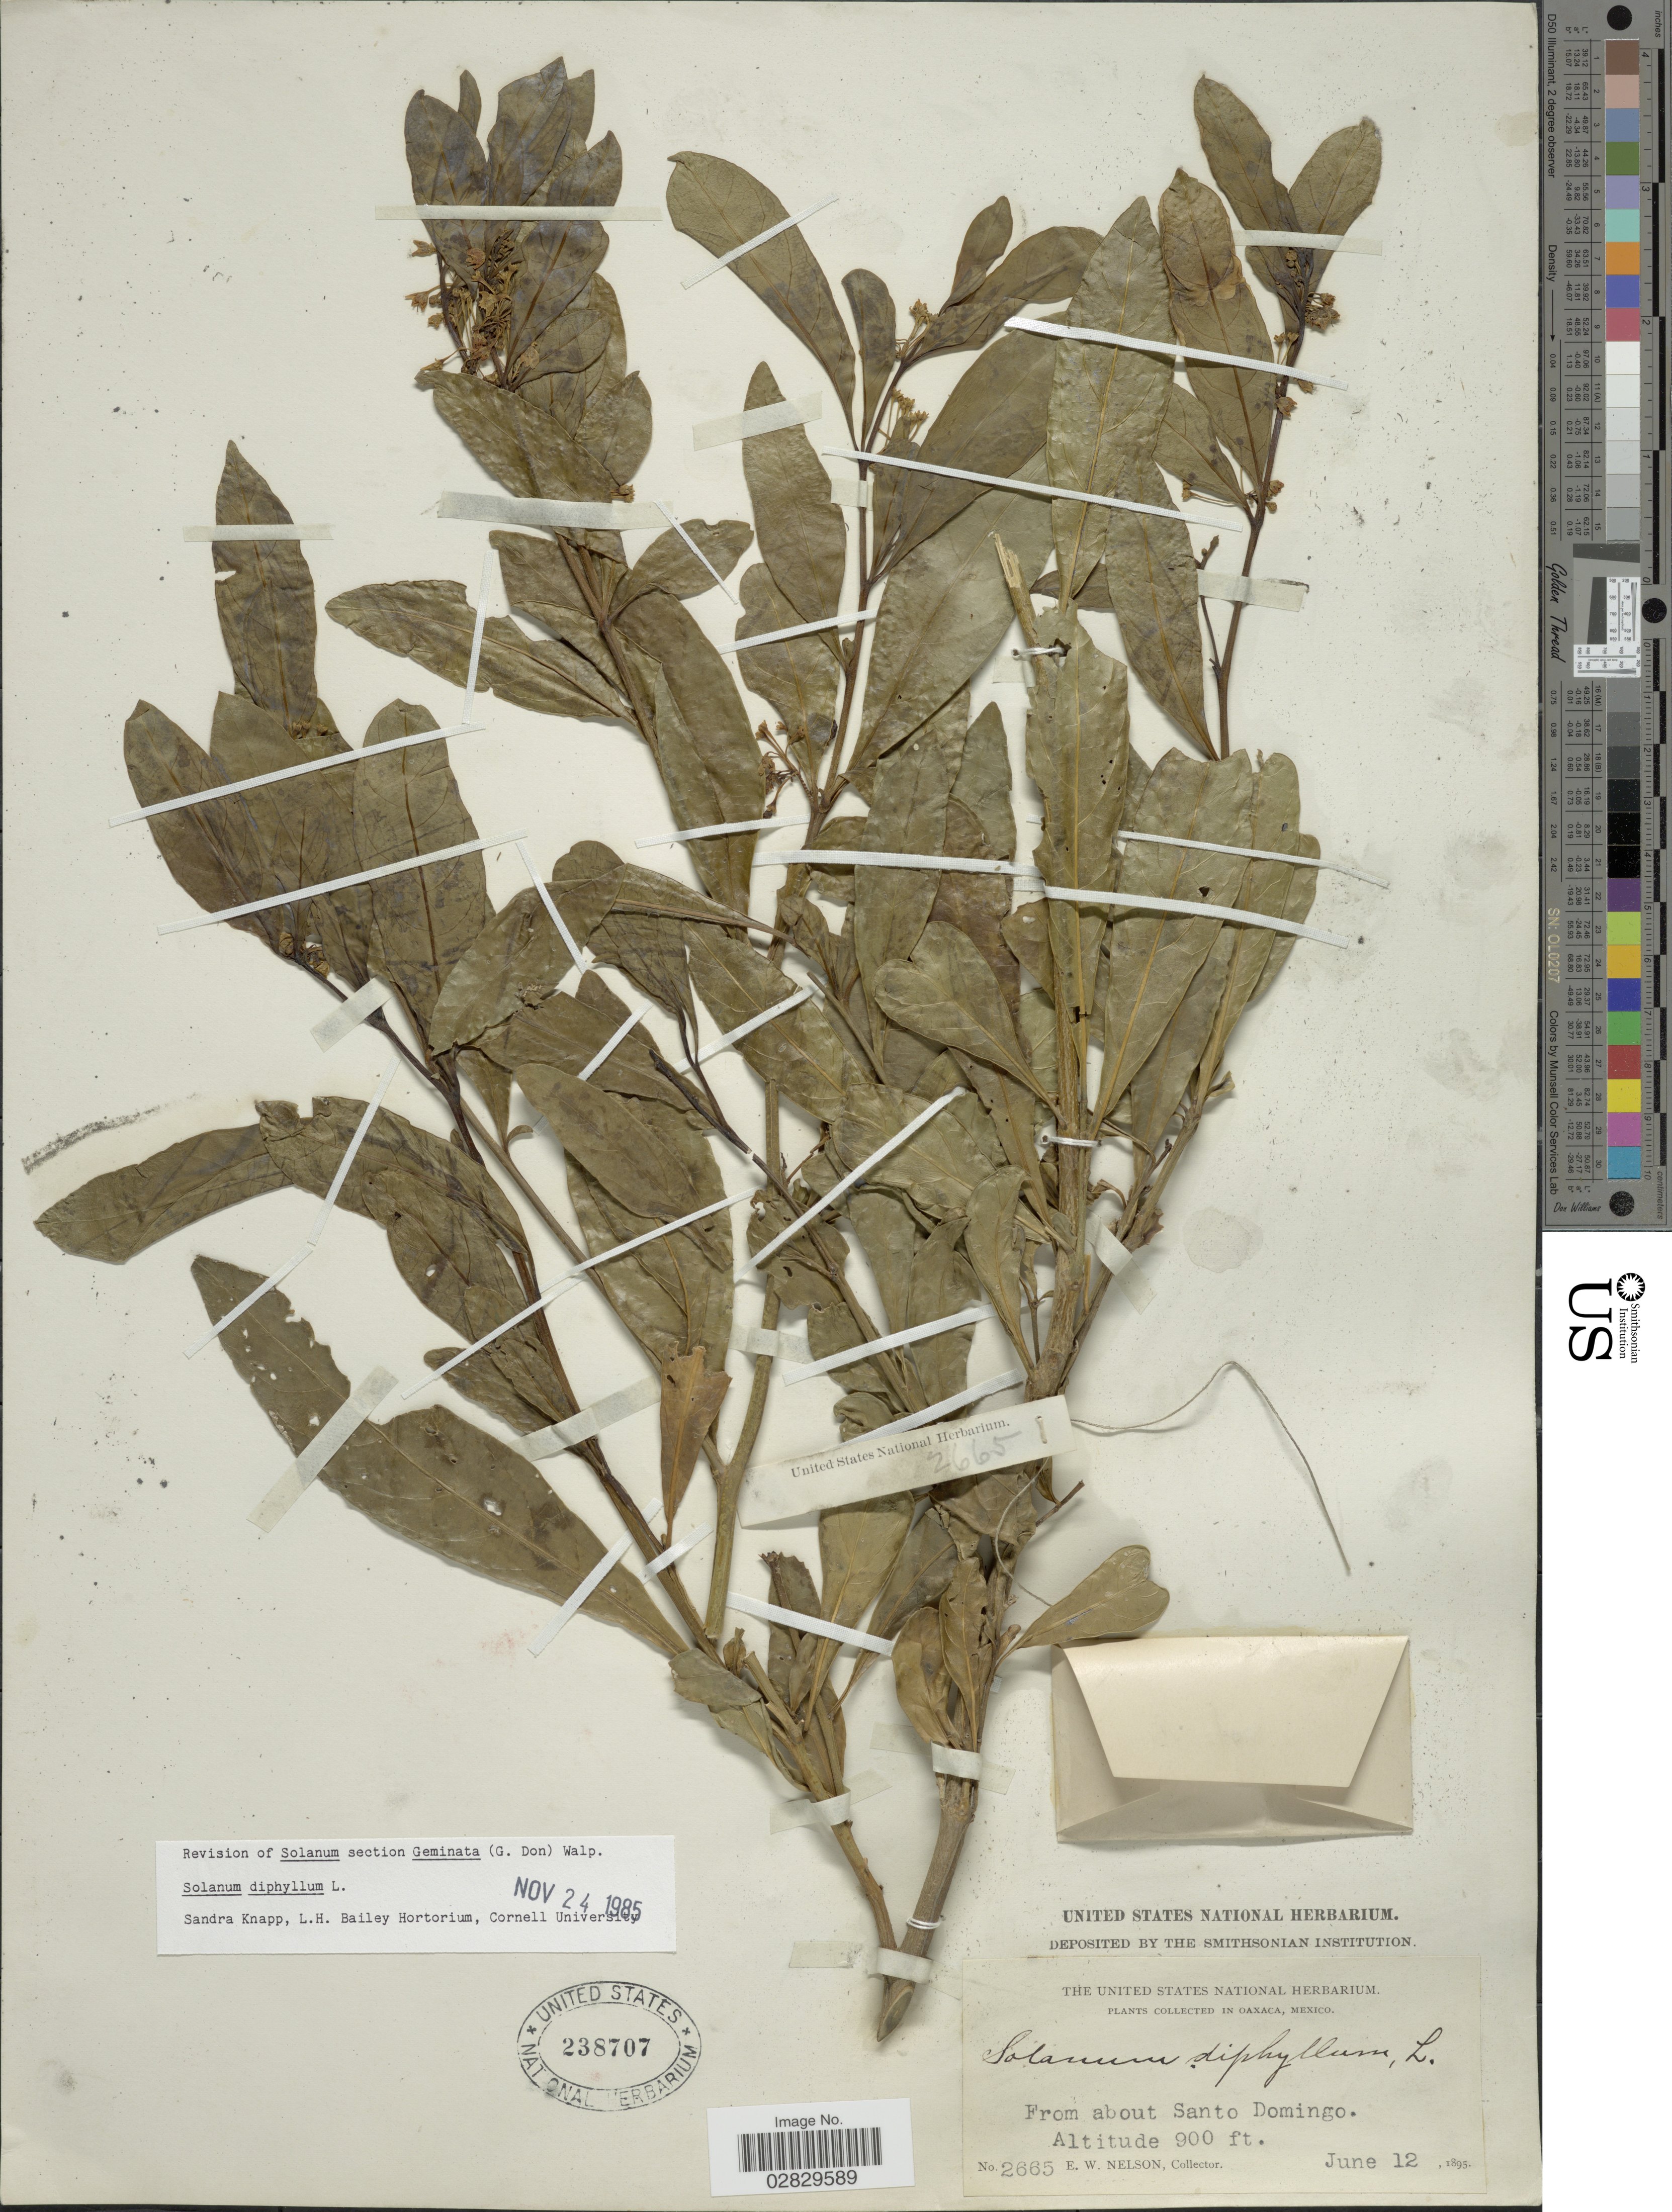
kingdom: Plantae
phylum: Tracheophyta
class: Magnoliopsida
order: Solanales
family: Solanaceae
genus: Solanum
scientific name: Solanum diphyllum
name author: L.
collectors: E. W. Nelson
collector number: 2665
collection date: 1895-06-12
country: Mexico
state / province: Oaxaca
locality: From about Santo Domingo.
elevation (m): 274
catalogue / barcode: US 238707